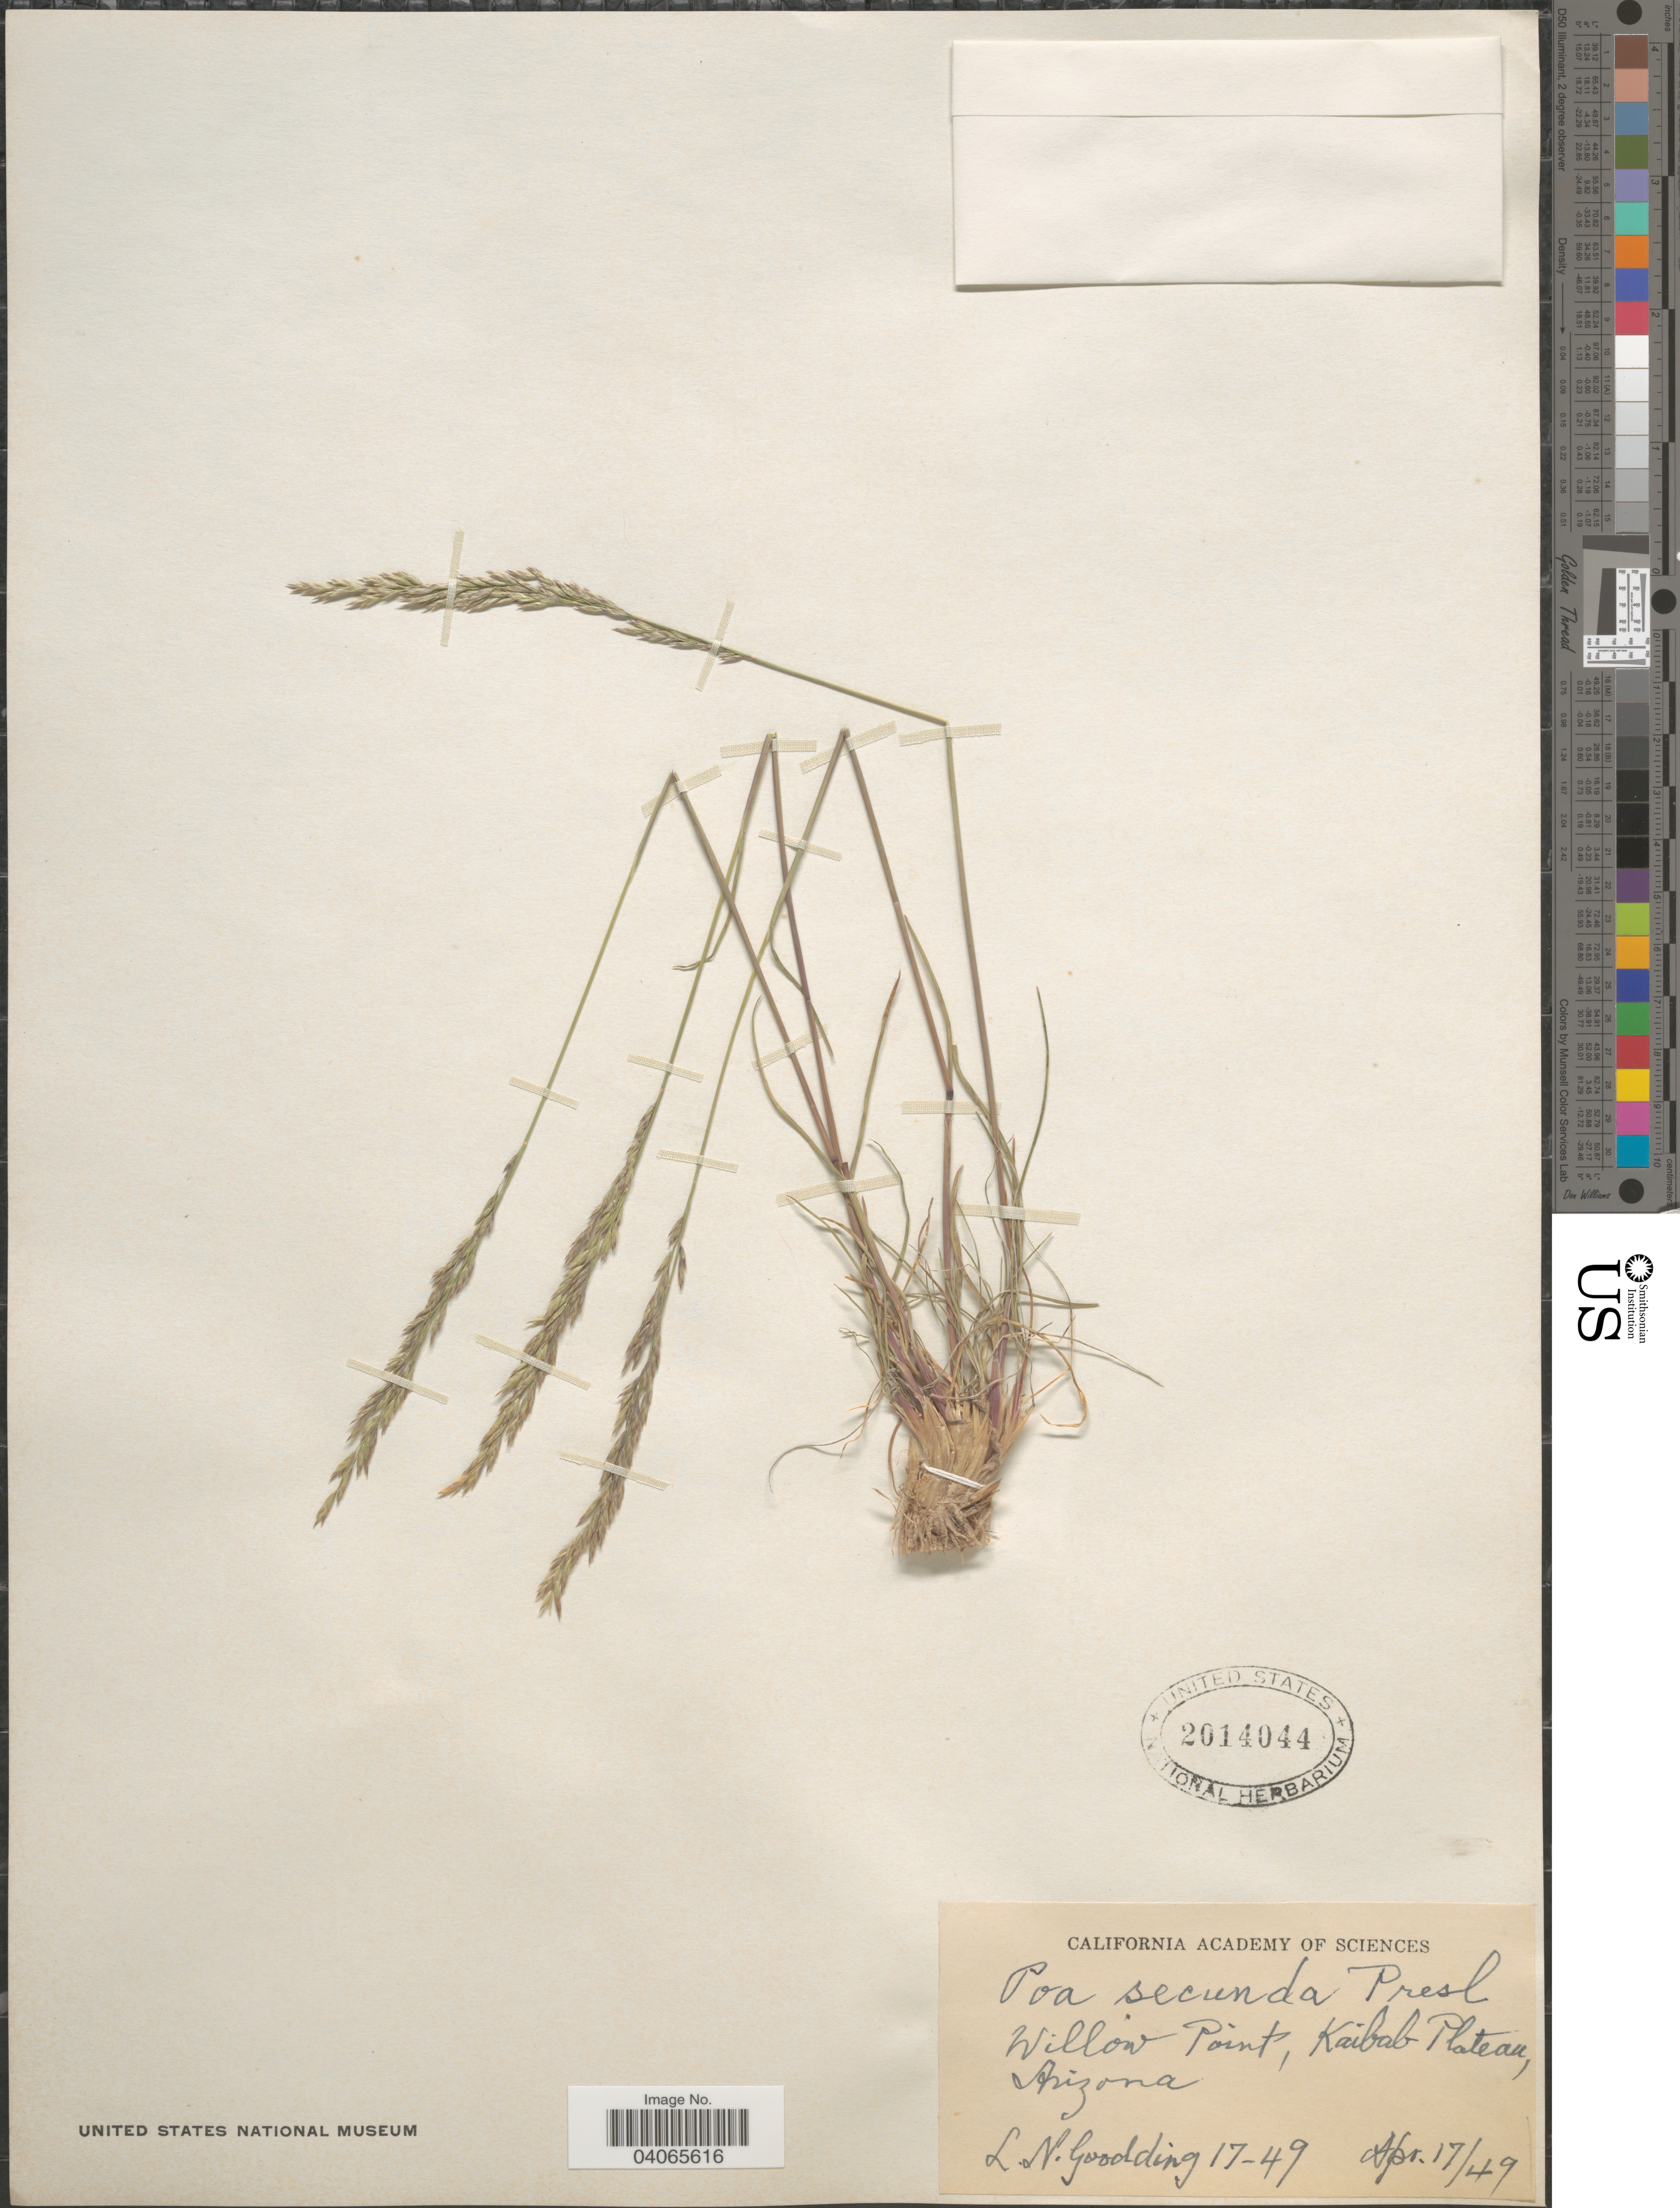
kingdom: Plantae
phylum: Tracheophyta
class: Liliopsida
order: Poales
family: Poaceae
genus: Poa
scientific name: Poa secunda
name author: J. Presl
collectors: L. N. Goodding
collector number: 17-49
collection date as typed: Transcribed d/m/y: 17/4/49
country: United States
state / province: Arizona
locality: Willow Point, Kaibab Plateau.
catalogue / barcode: US 2014044